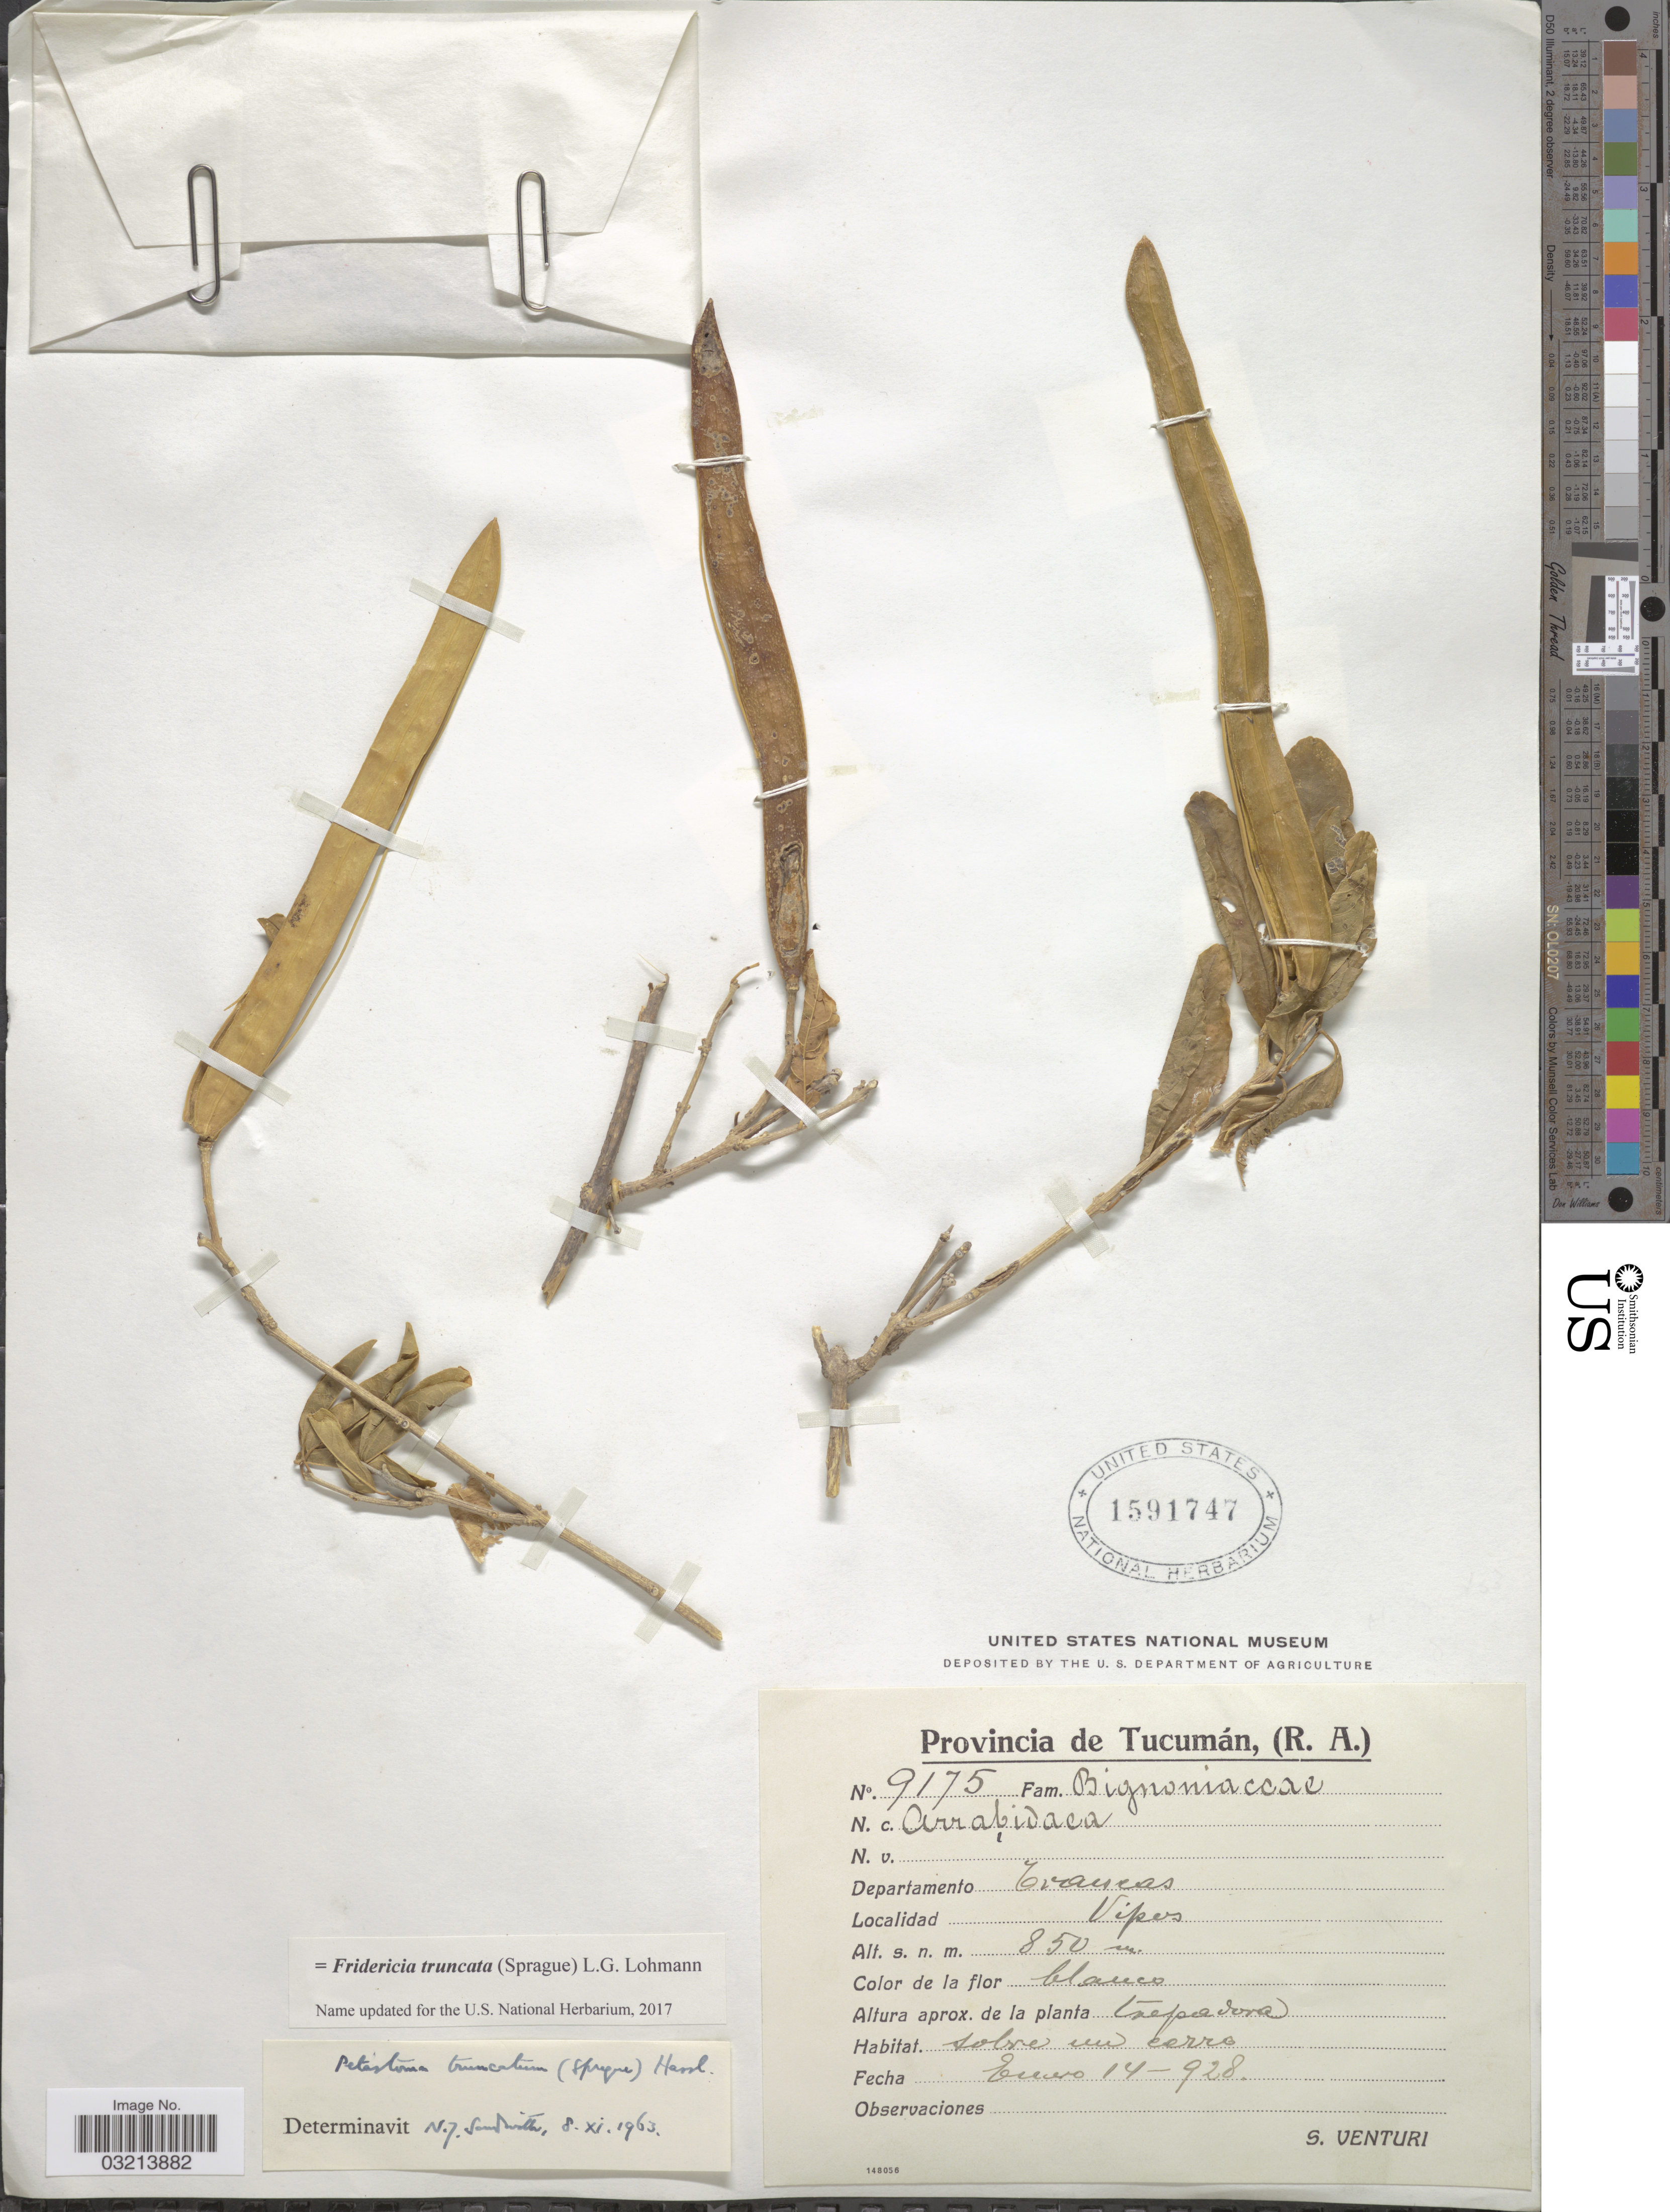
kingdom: Plantae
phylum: Tracheophyta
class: Magnoliopsida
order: Lamiales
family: Bignoniaceae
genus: Fridericia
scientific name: Fridericia truncata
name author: (Sprague) L.G. Lohmann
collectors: S. Venturi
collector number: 9175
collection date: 1928-01-14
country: Argentina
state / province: Tucuman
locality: Deparamento Trancas. Vipos.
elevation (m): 850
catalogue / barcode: US 1591747